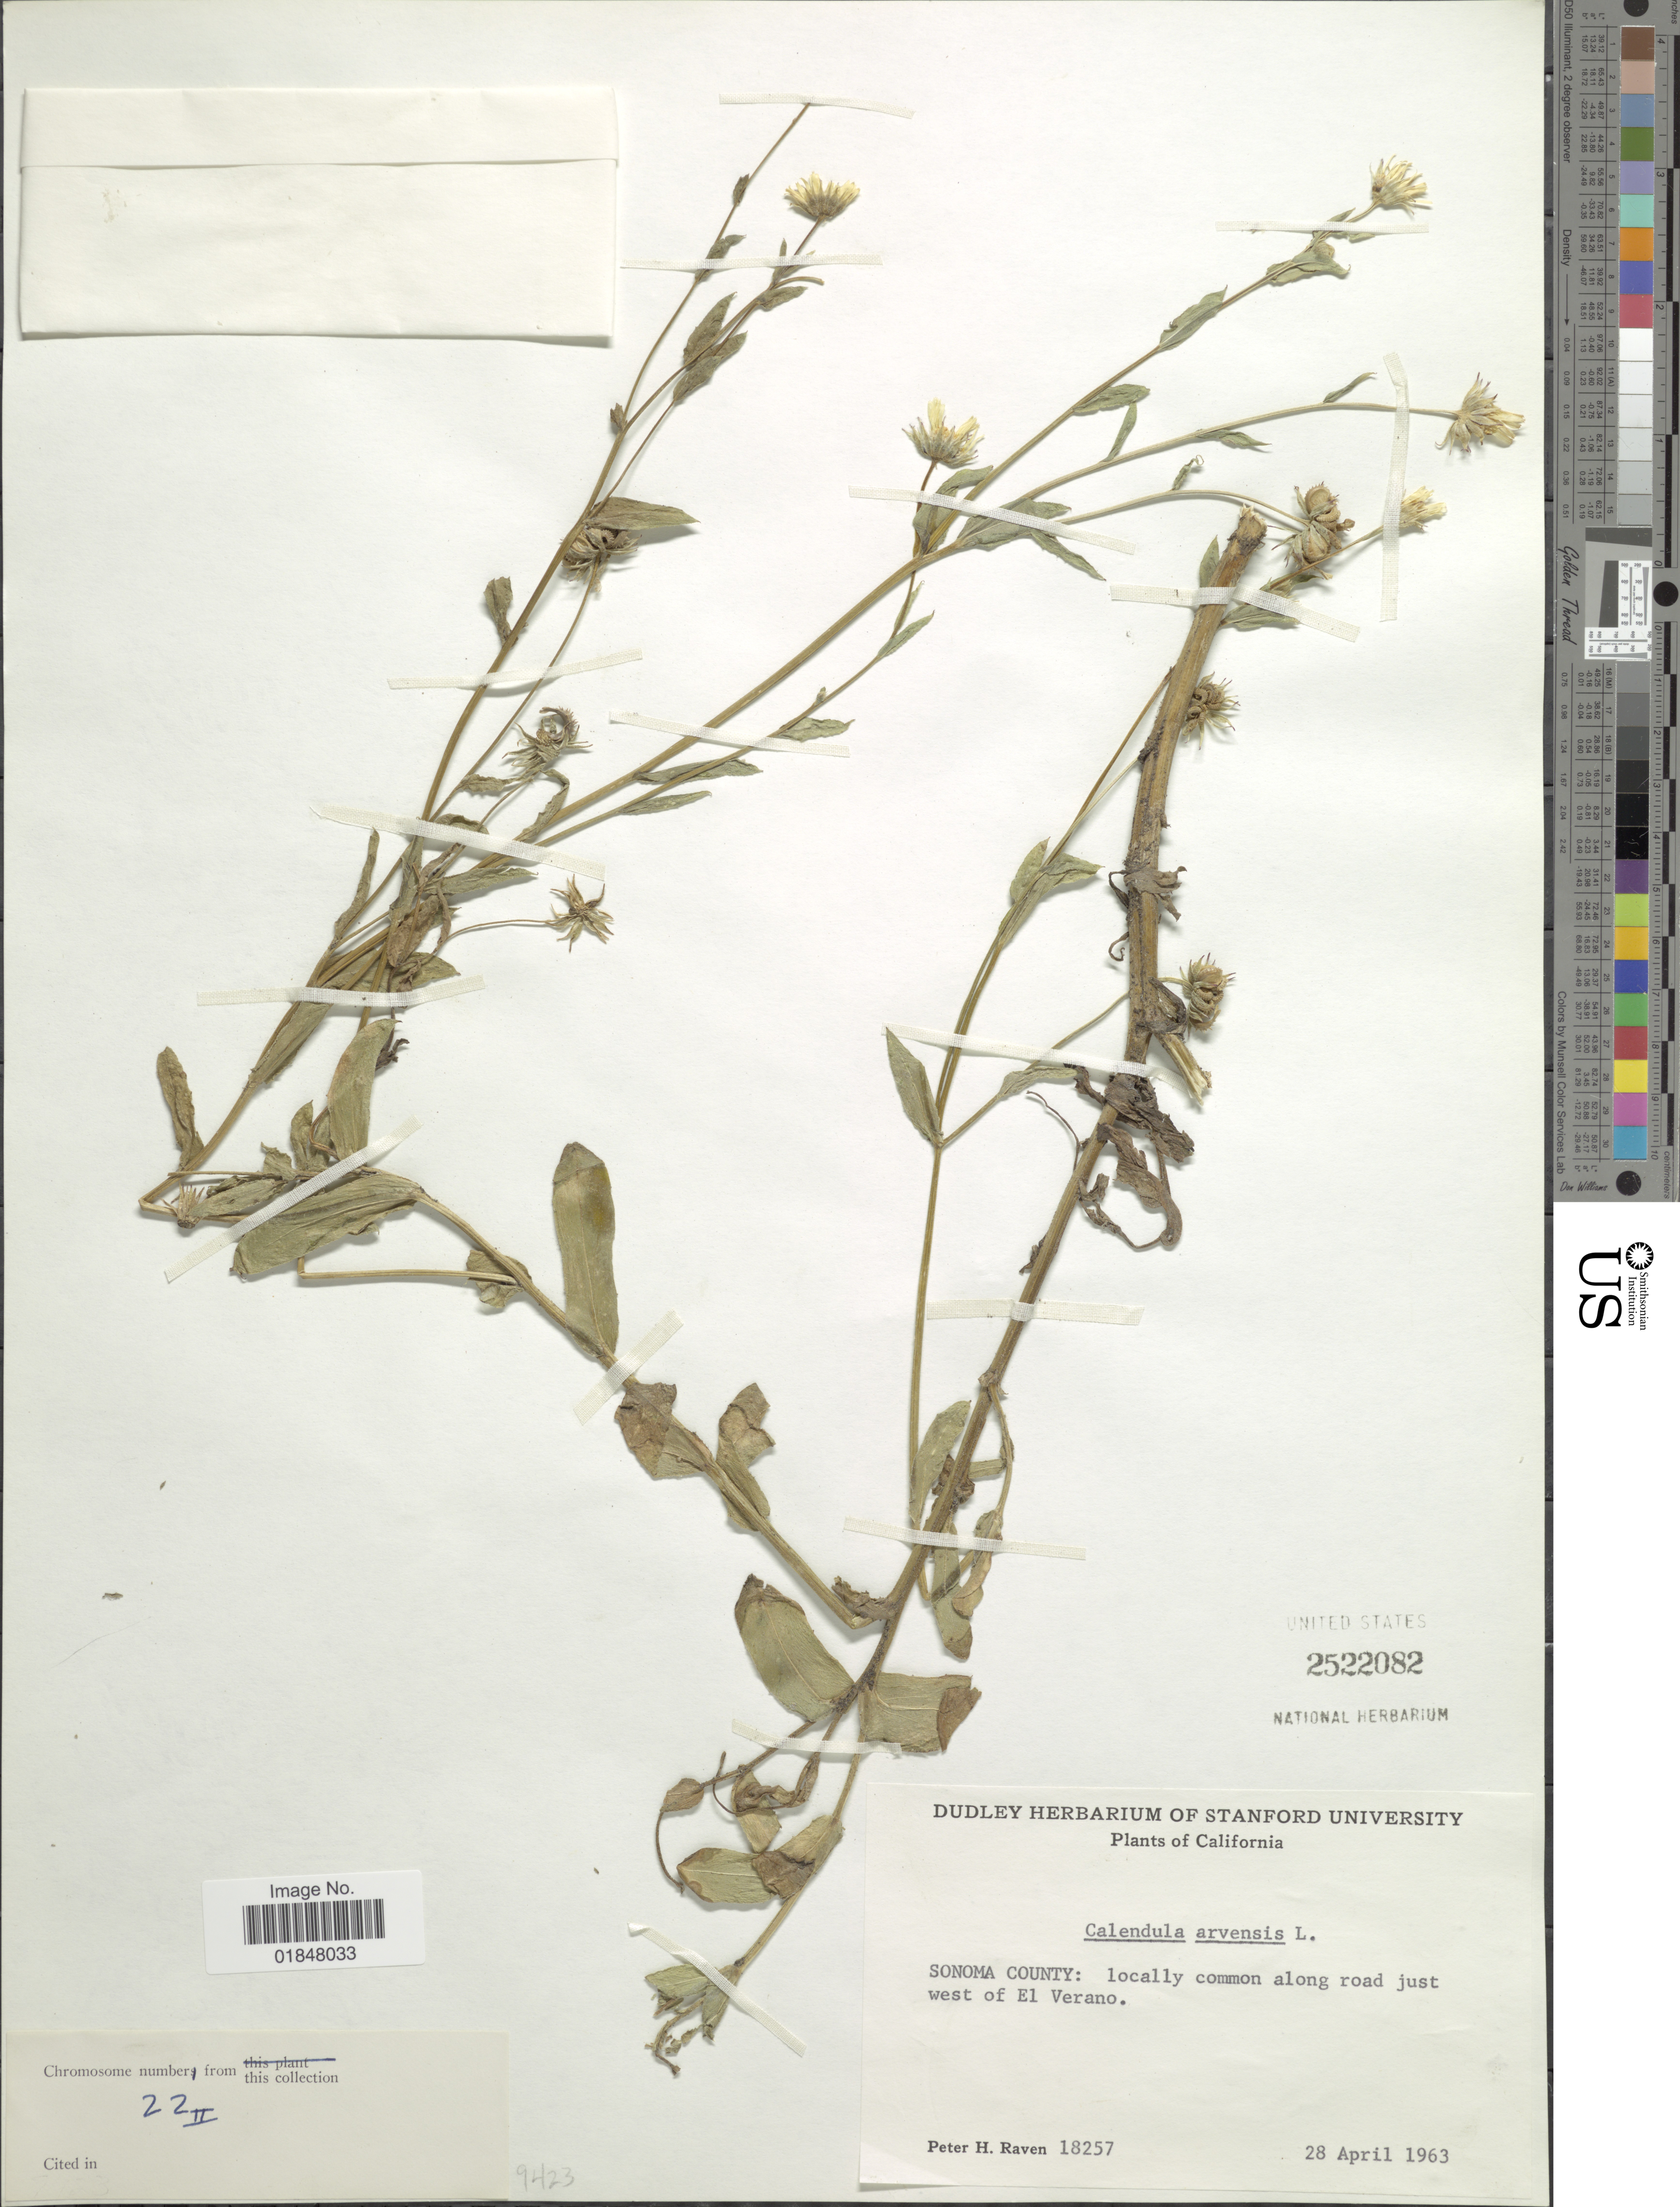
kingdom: Plantae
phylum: Tracheophyta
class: Magnoliopsida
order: Asterales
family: Asteraceae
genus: Calendula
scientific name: Calendula arvensis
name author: L.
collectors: P. Raven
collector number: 18257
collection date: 1963-04-28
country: United States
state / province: California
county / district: Sonoma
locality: Sonoma County: along road just west of El Verano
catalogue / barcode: US 2522082